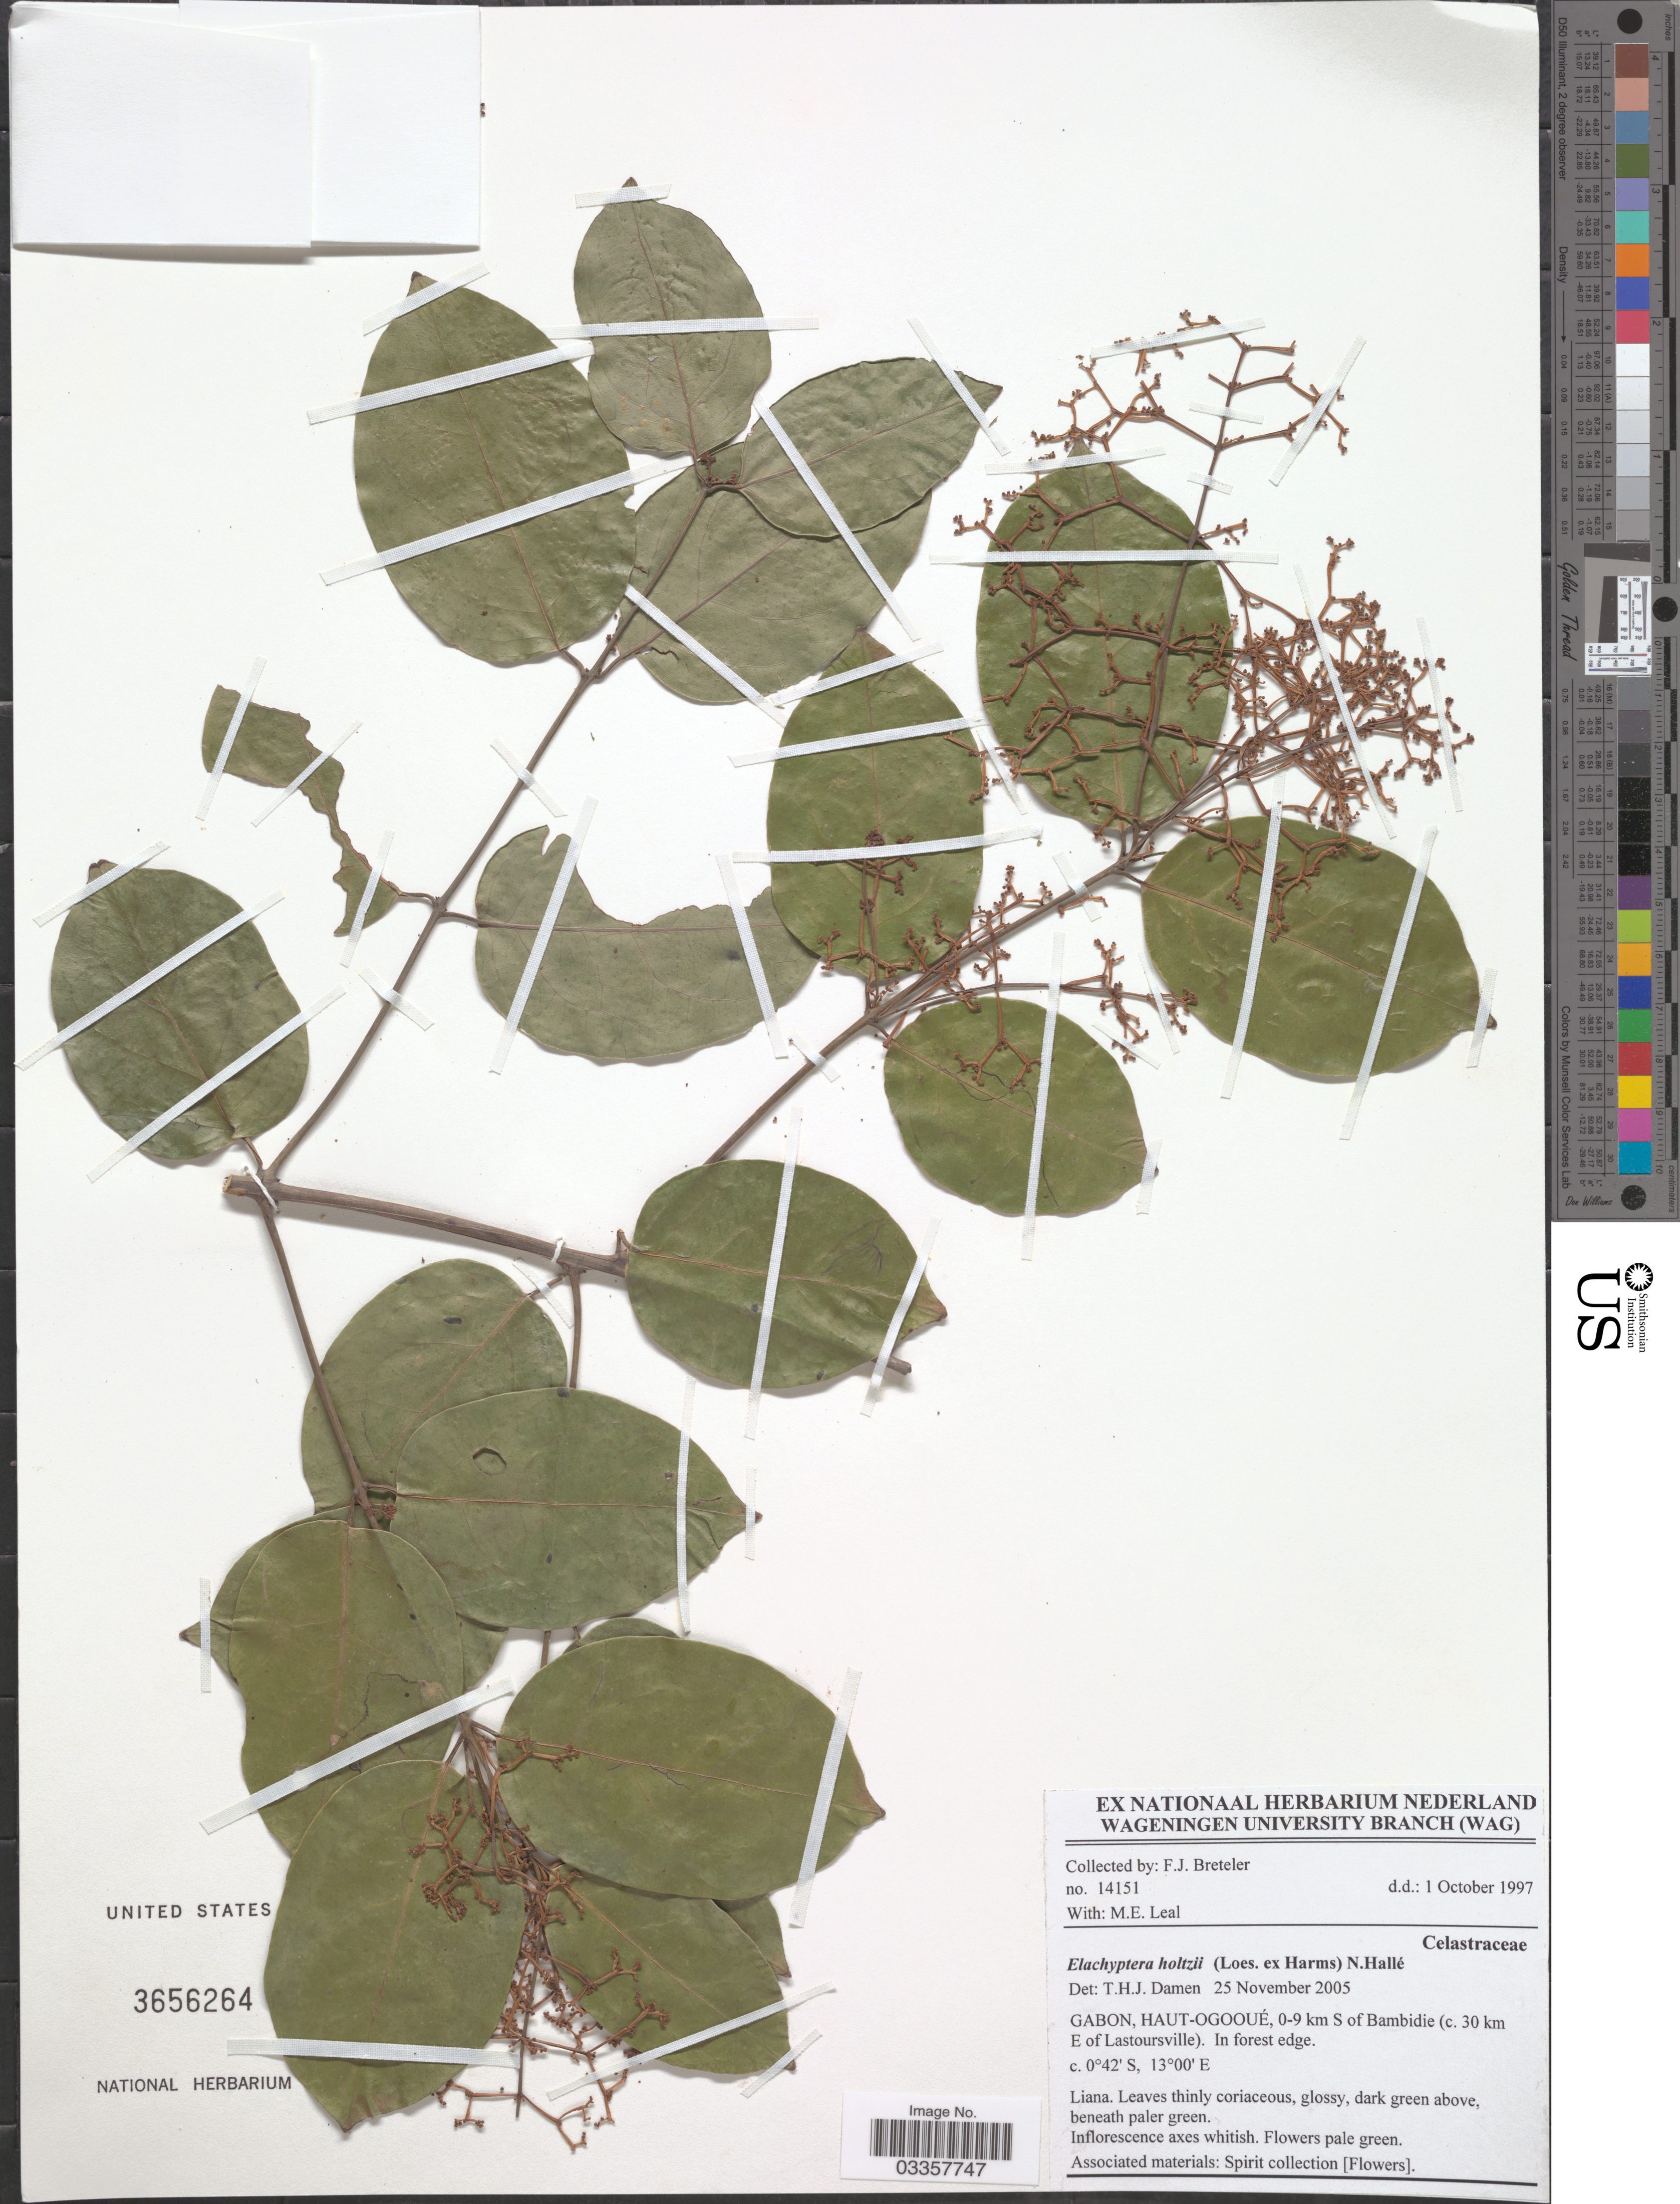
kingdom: Plantae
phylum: Tracheophyta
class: Magnoliopsida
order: Celastrales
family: Celastraceae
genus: Elachyptera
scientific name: Elachyptera holtzii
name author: (Loes. ex Harms) R. Wilczek ex N. Hallé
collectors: F. J. Breteler & M. E. Leal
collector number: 14151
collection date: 1997-10-01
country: Gabon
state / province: Haut-Ogooue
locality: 0-9 km S of Bambidie (c. 30 km E of Lastoursville).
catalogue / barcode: US 3656264